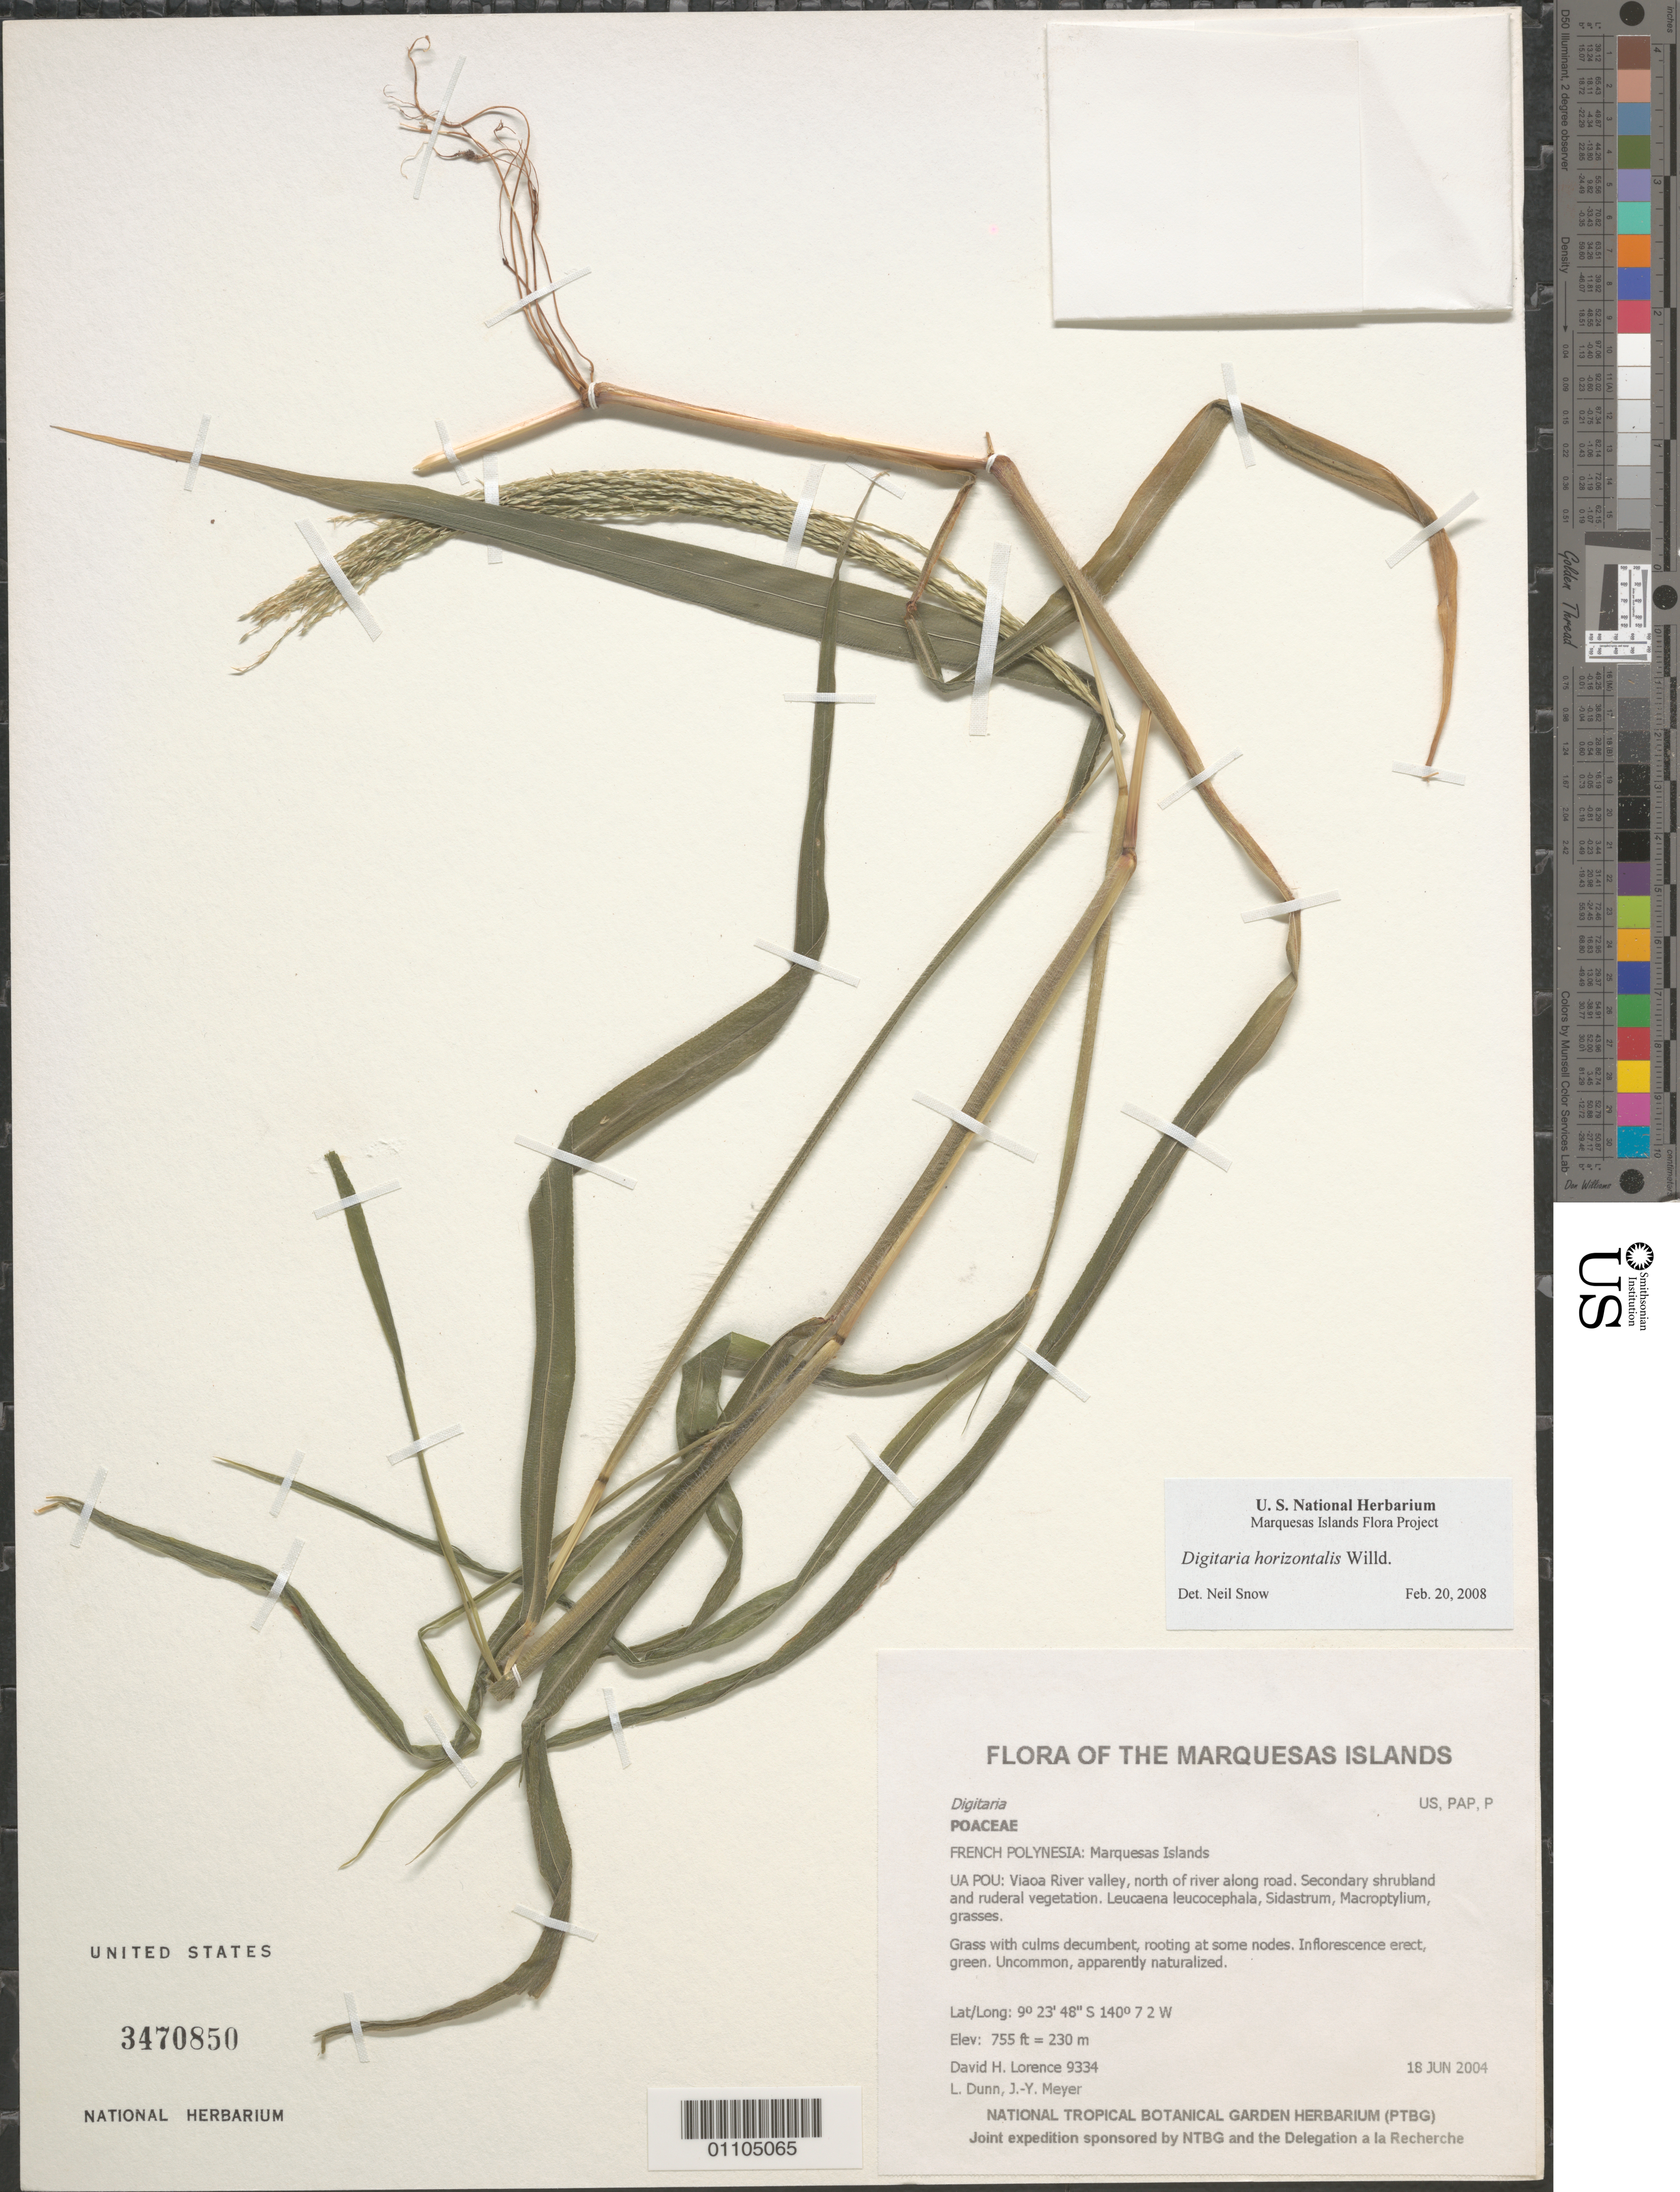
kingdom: Plantae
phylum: Tracheophyta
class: Liliopsida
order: Poales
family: Poaceae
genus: Digitaria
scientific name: Digitaria horizontalis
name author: Willd.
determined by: Snow, N. W.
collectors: D. Lorence, L. Dunn & J.-Y. Meyer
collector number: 9334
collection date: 2004-06-18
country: French Polynesia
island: Ua Pou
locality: Viaoa River valley, north of river along road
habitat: Secondary shrubland and ruderal vegetation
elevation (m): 230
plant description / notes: New archipelago record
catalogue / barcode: US 3470850